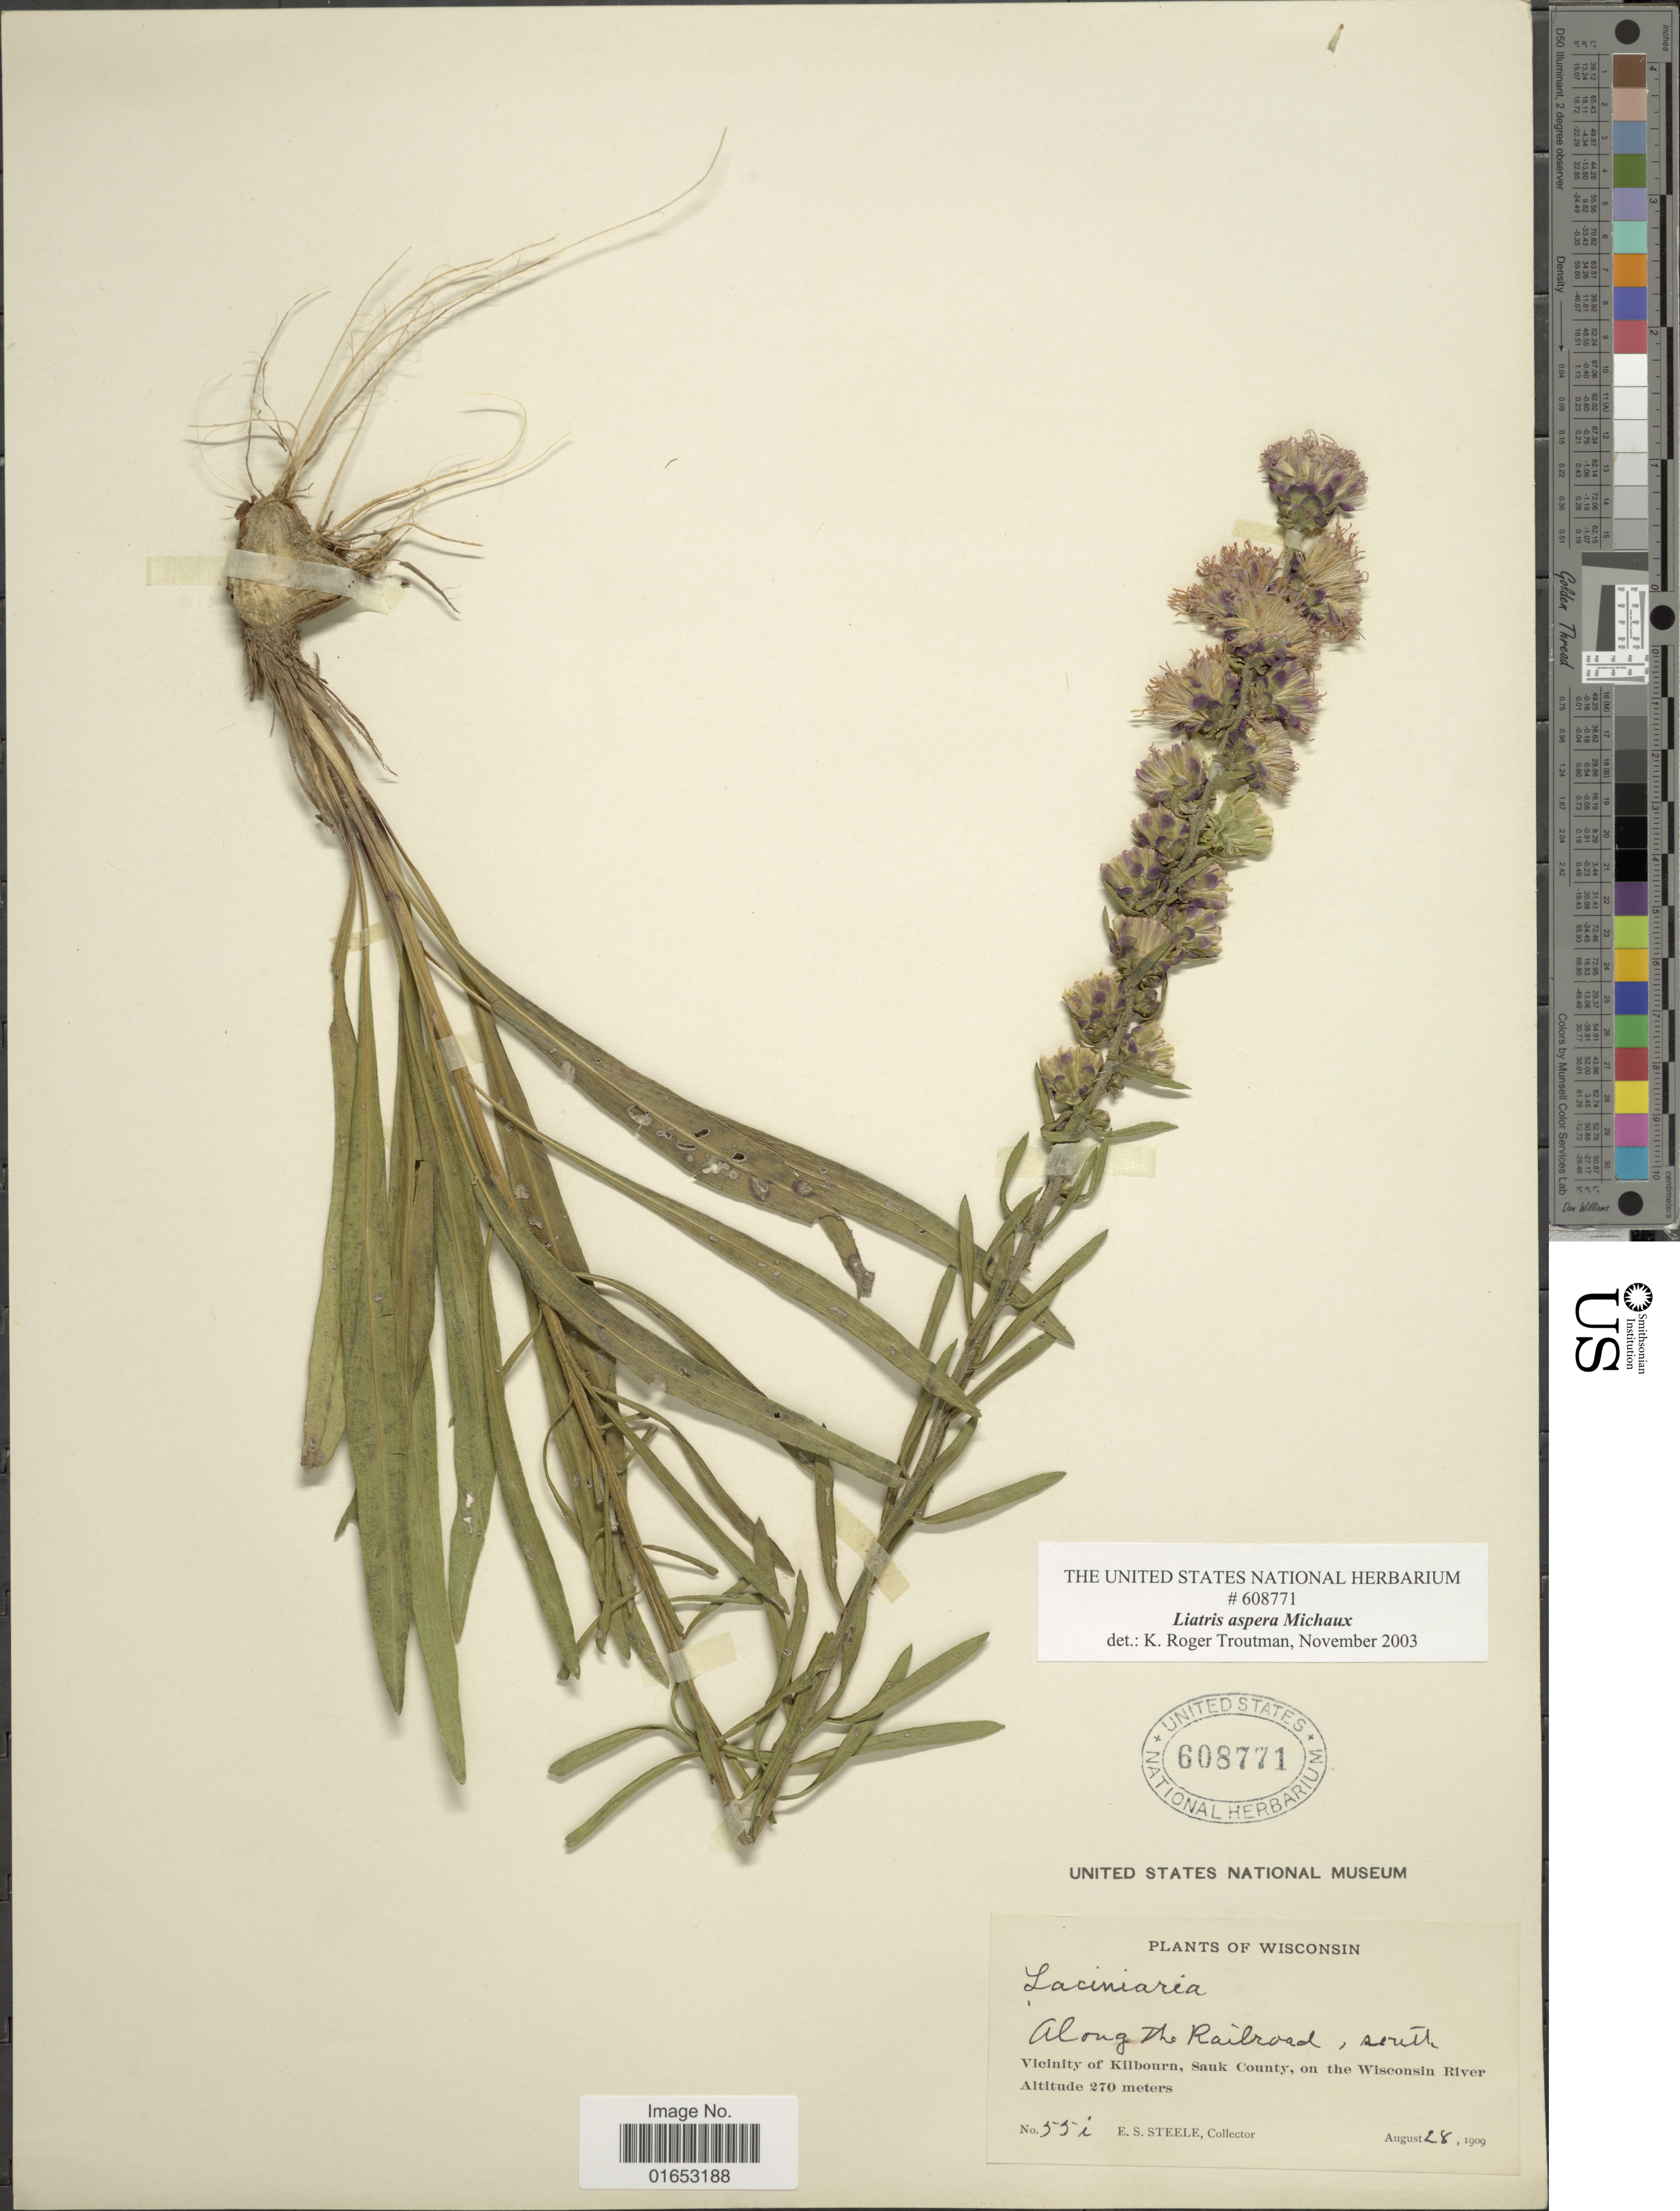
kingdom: Plantae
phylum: Tracheophyta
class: Magnoliopsida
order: Asterales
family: Asteraceae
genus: Liatris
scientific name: Liatris aspera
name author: Michx.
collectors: E. Steele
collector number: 55i*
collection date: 1909-08-28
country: United States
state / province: Wisconsin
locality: Along the Railroad, Vicinity of Killbourn, Sauk County, on the Wisconsin River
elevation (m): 270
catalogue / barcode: US 608771